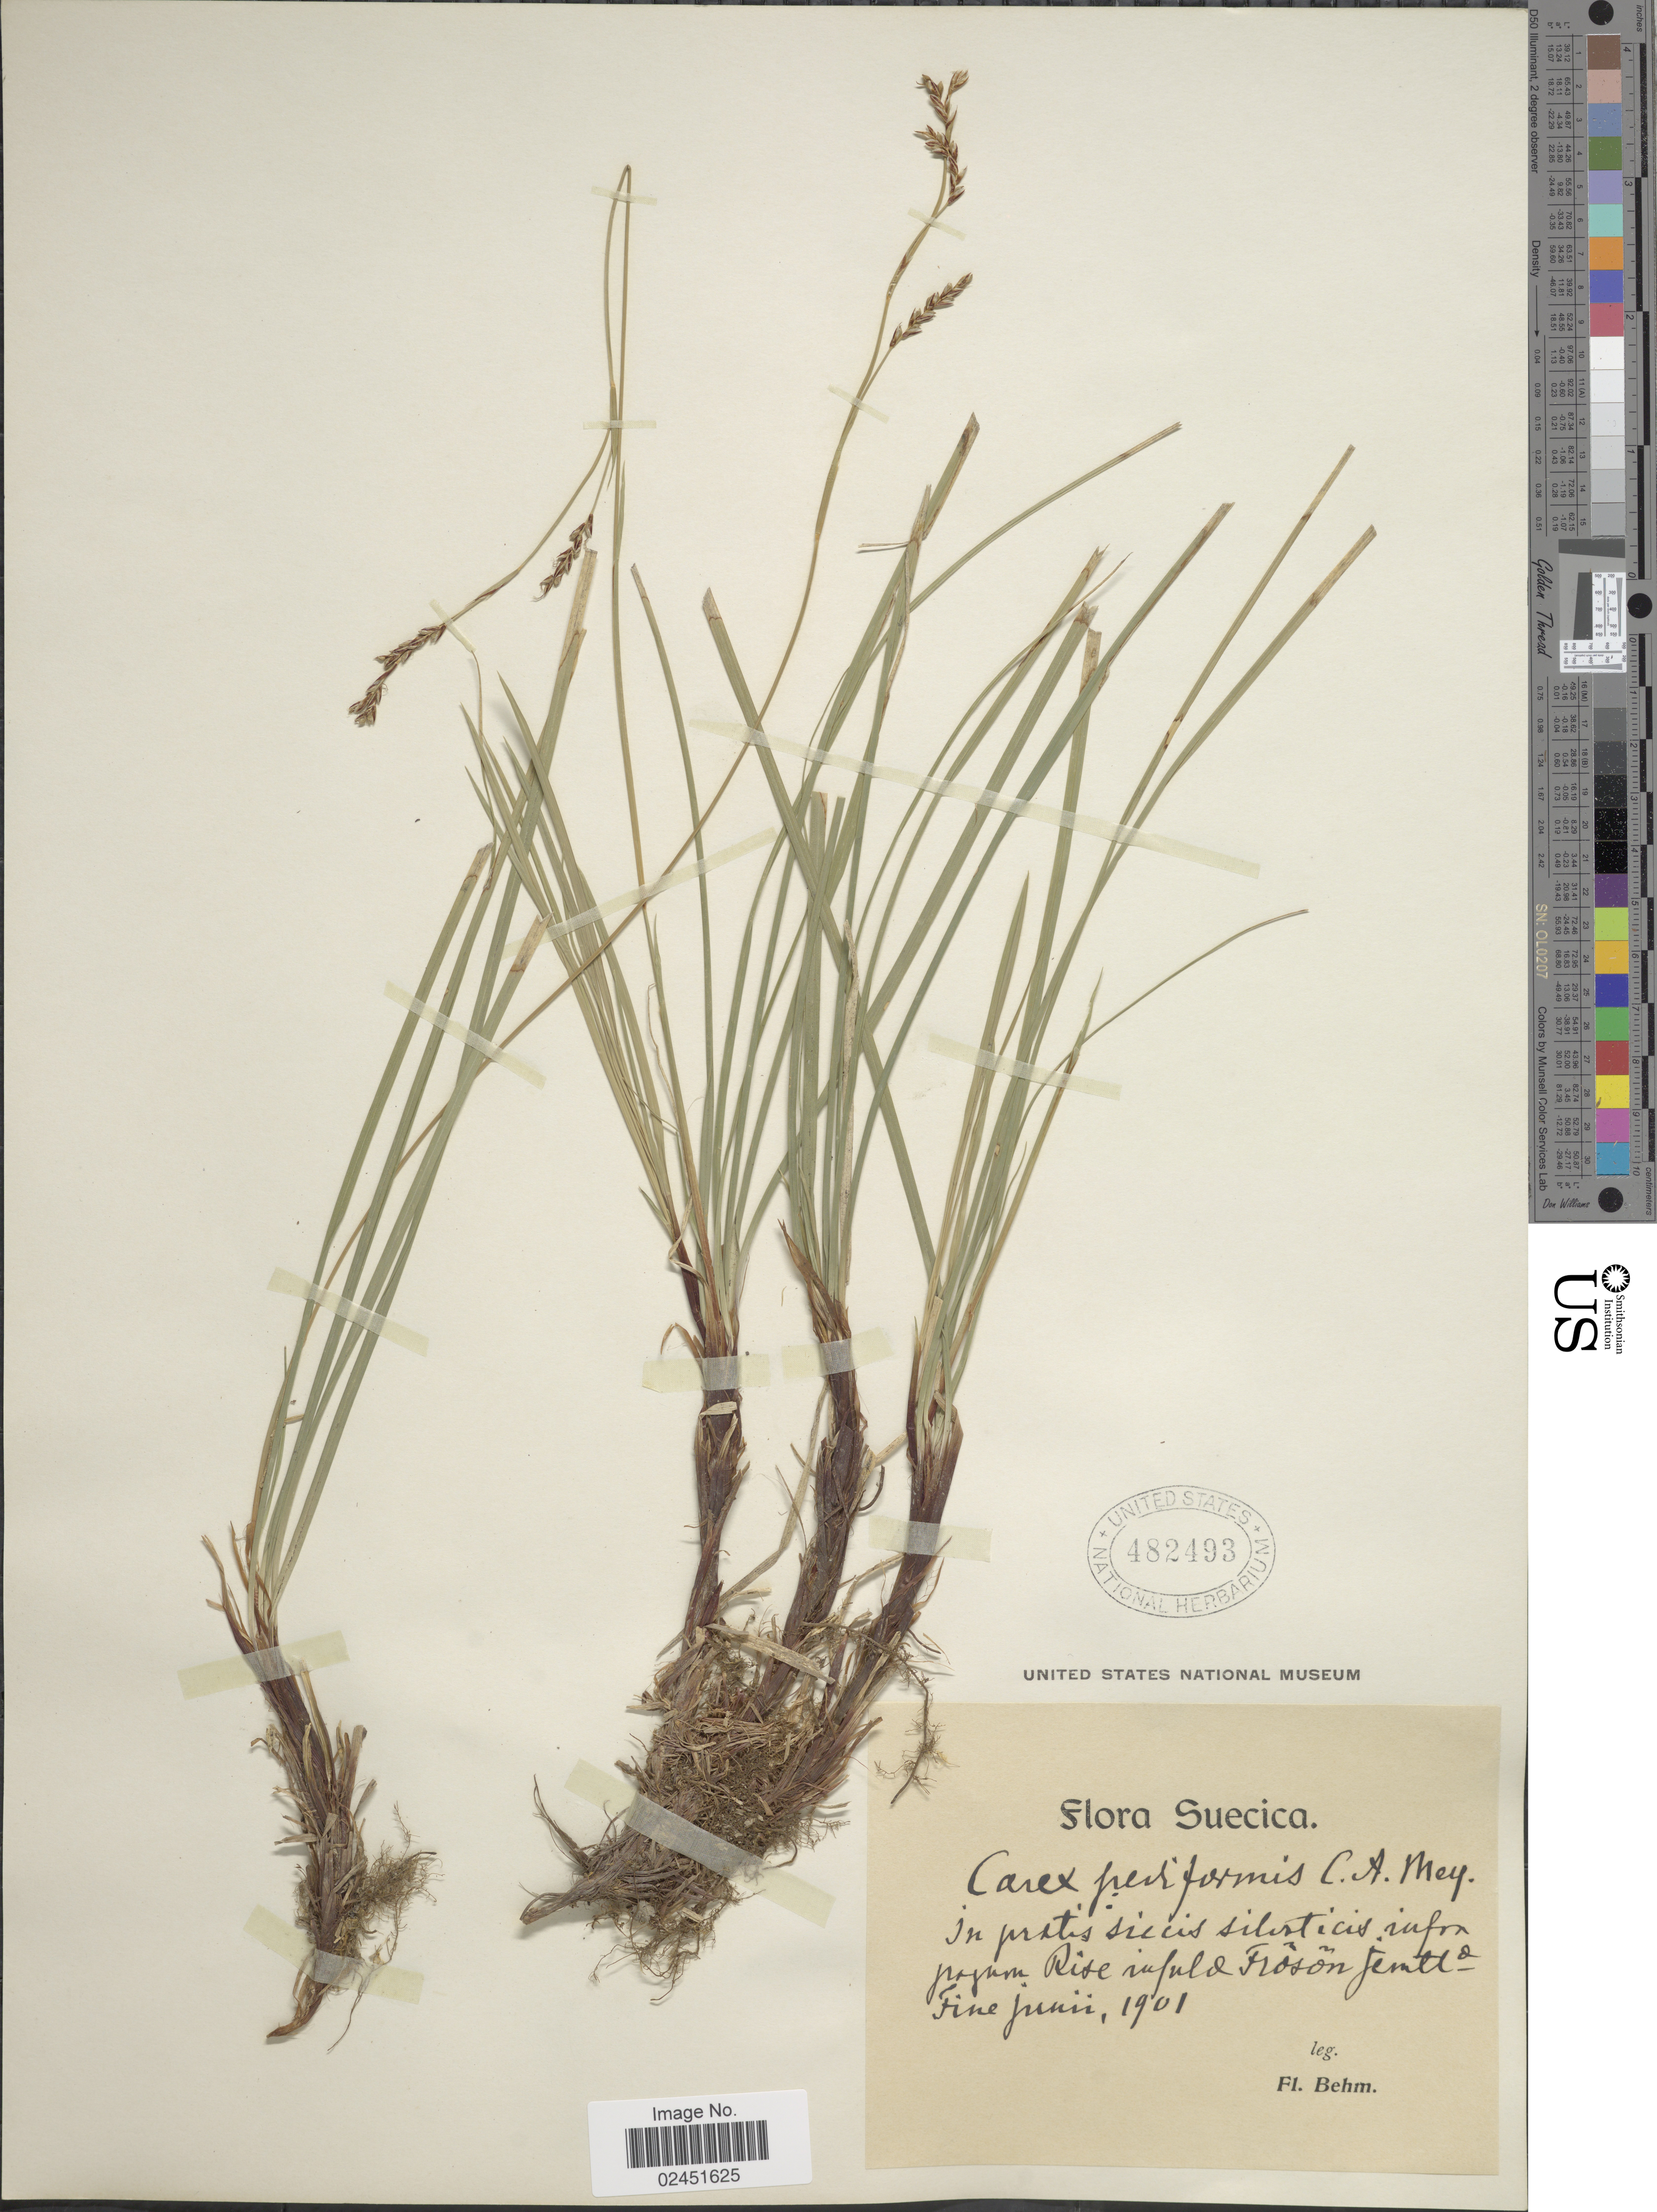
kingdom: Plantae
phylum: Tracheophyta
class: Liliopsida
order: Poales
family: Cyperaceae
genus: Carex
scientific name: Carex pediformis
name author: C.A. Mey.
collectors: F. Behm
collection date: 1901-06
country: Sweden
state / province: Jämtland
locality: Suecica. In pratis siecis siliticis infor pagum Rise infuld Froson Jemtld.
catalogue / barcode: US 482493